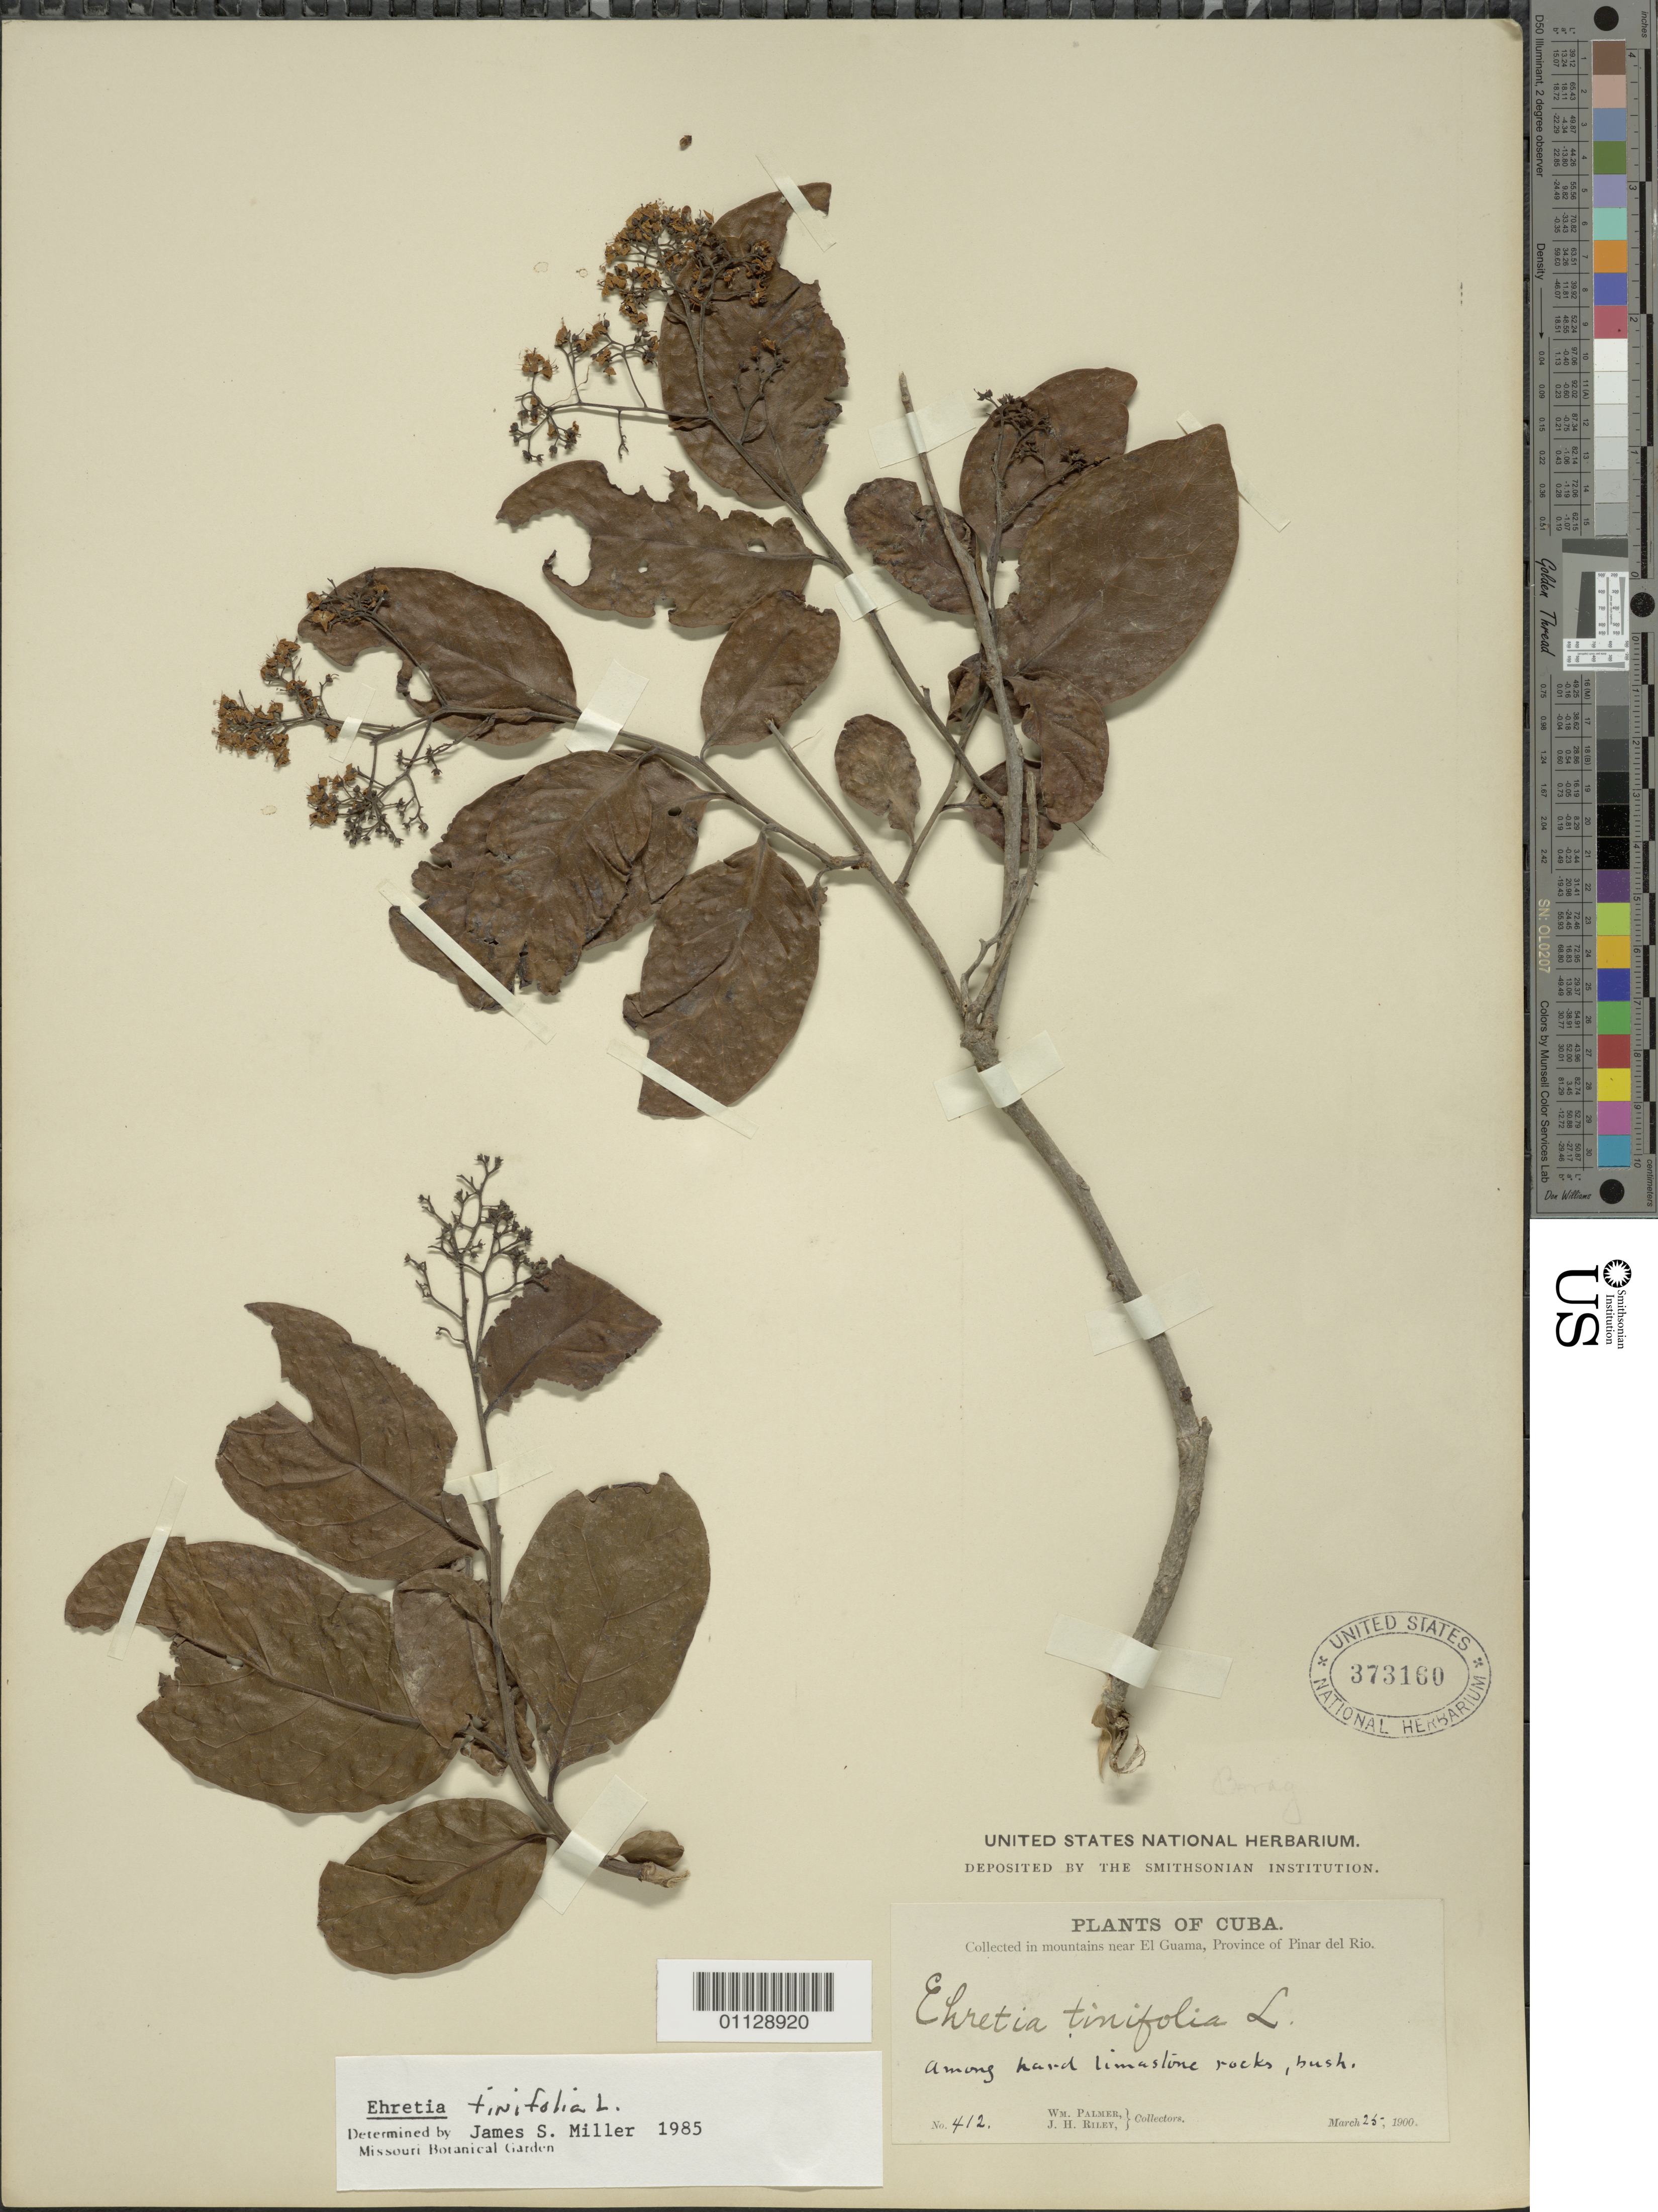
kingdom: Plantae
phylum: Tracheophyta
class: Magnoliopsida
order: Boraginales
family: Ehretiaceae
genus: Ehretia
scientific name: Ehretia tinifolia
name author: L.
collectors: W. Palmer & J. H. Riley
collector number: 412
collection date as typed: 25 Mar 1960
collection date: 1960-03-25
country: Cuba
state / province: Pinar del Rio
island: Cuba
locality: Among hard limestone rocks, bush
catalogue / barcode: US 373160